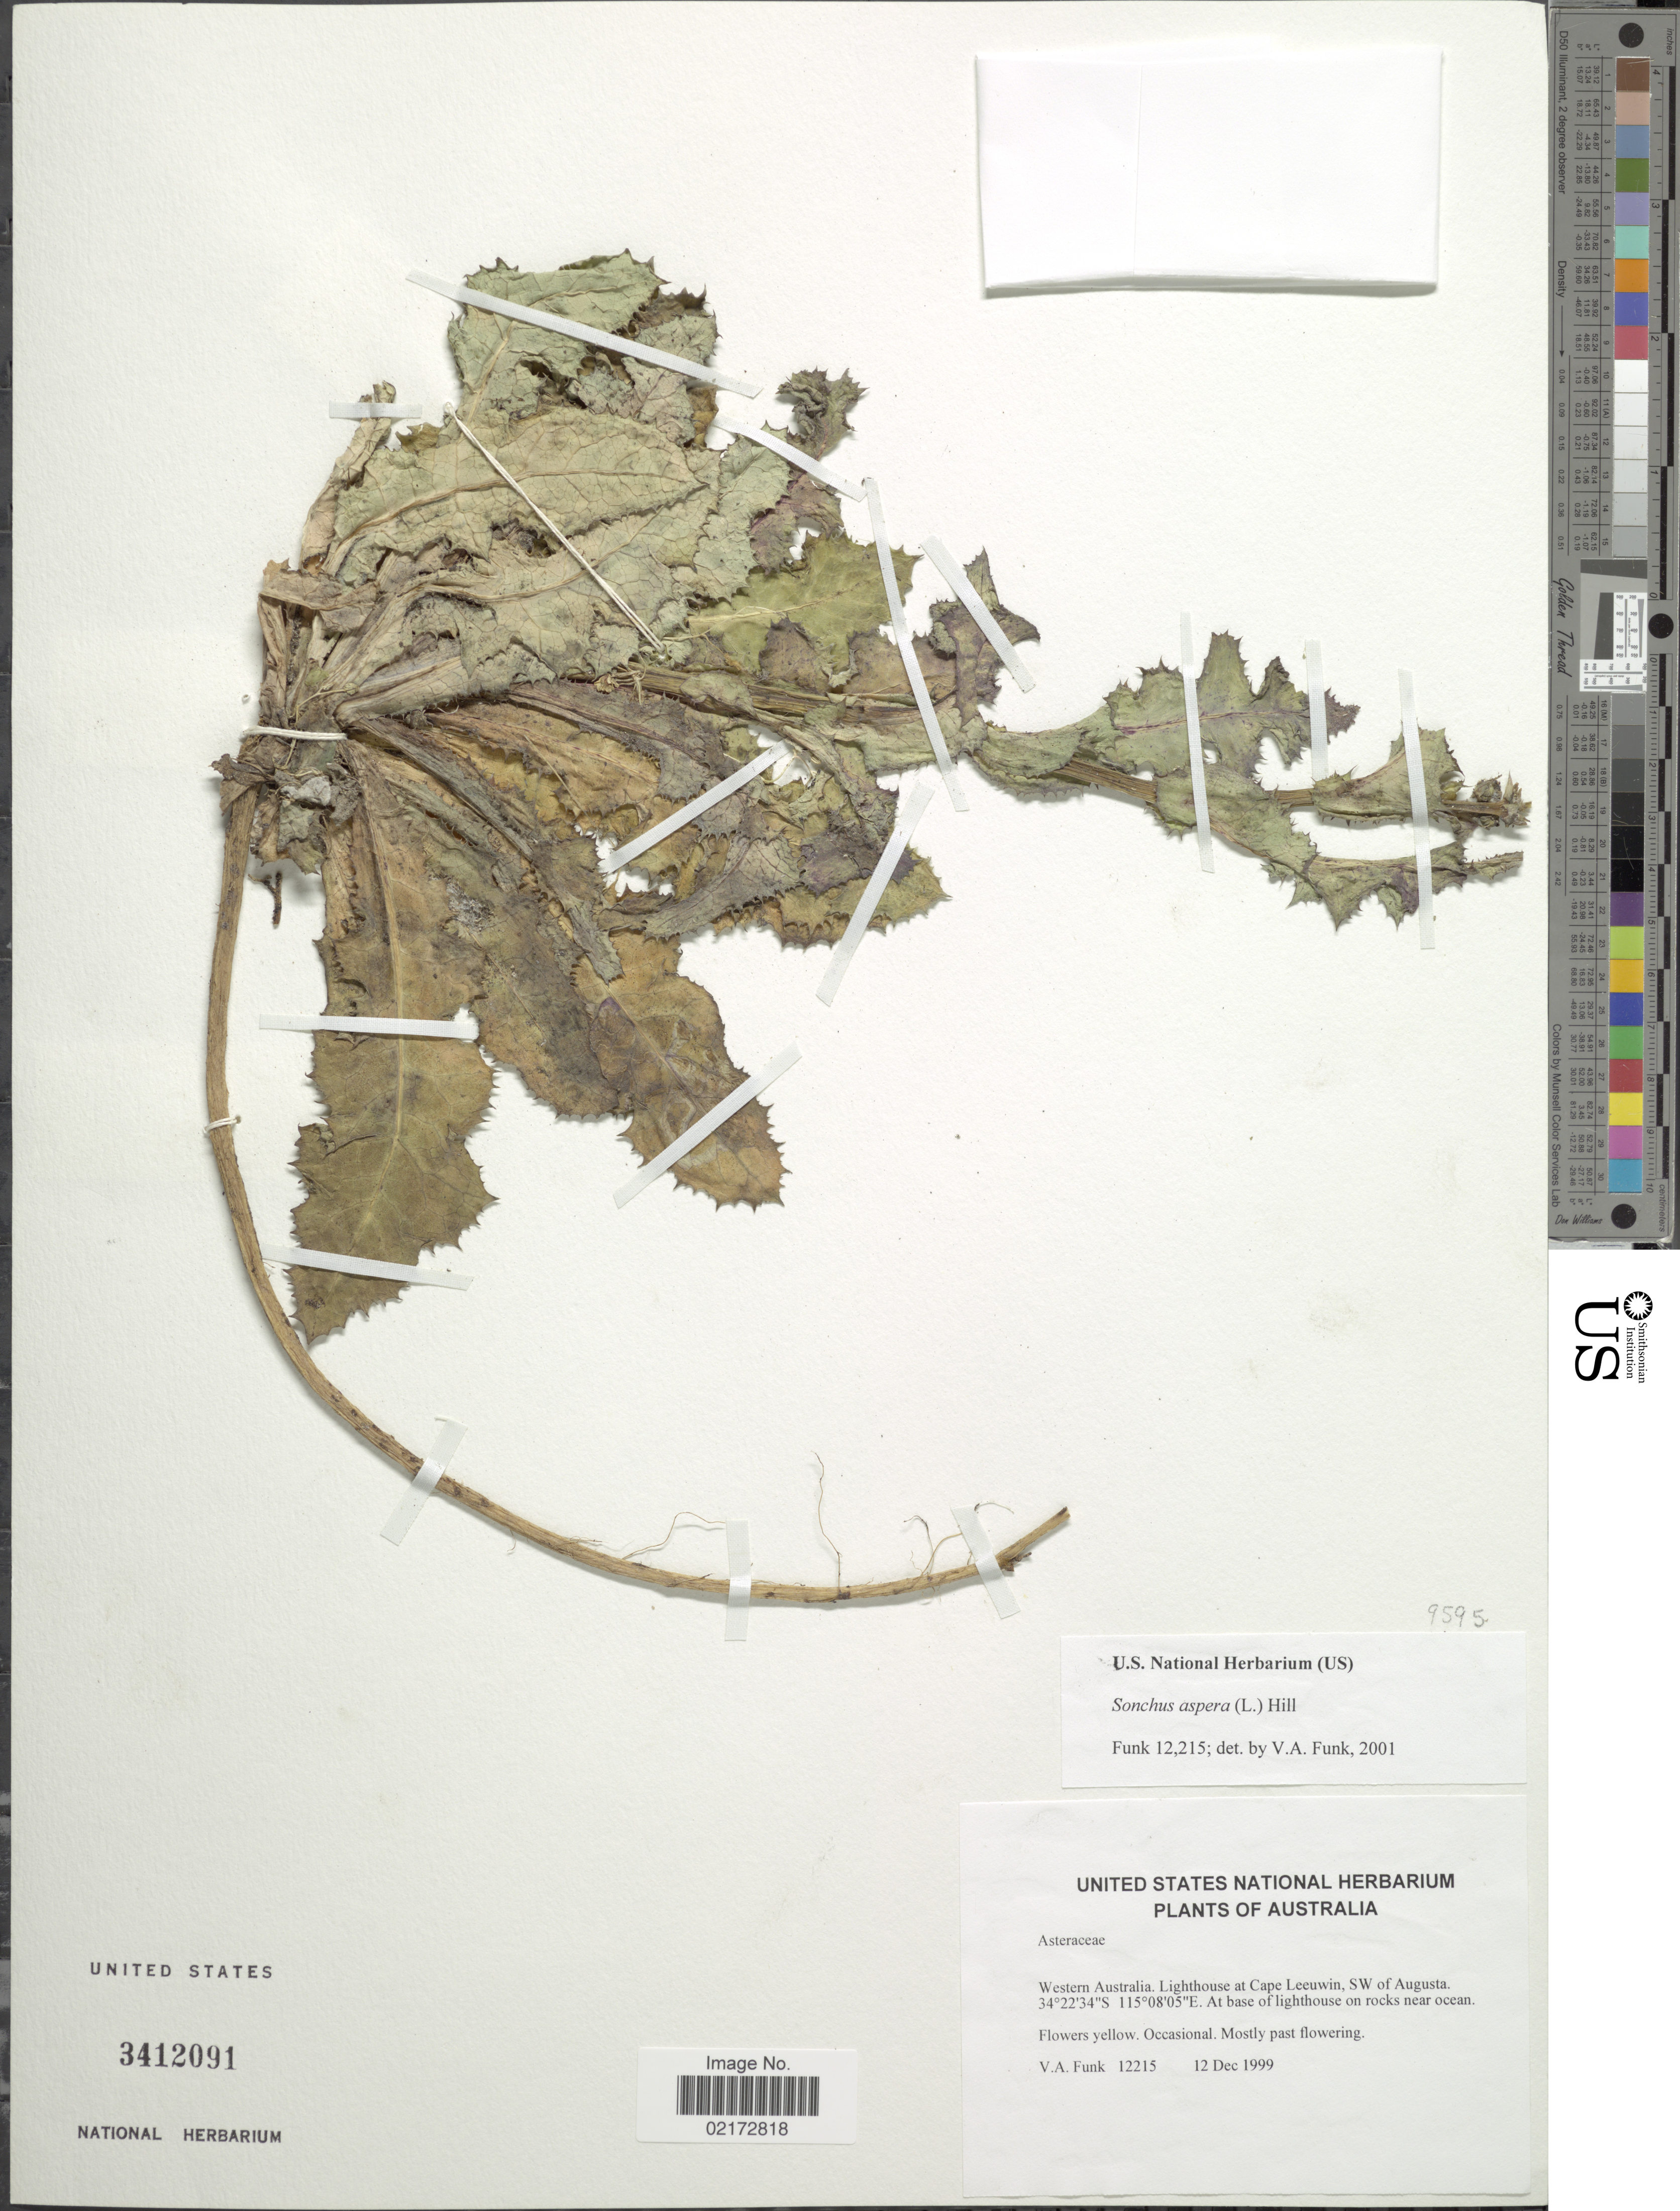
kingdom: Plantae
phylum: Tracheophyta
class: Magnoliopsida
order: Asterales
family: Asteraceae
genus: Sonchus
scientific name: Sonchus asper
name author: (L.) Hill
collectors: V. Funk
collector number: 12215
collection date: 1999-12-12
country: Australia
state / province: Western Australia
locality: Lighthouse at Cape Leeuwin, SW of Augusta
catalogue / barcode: US 3412091